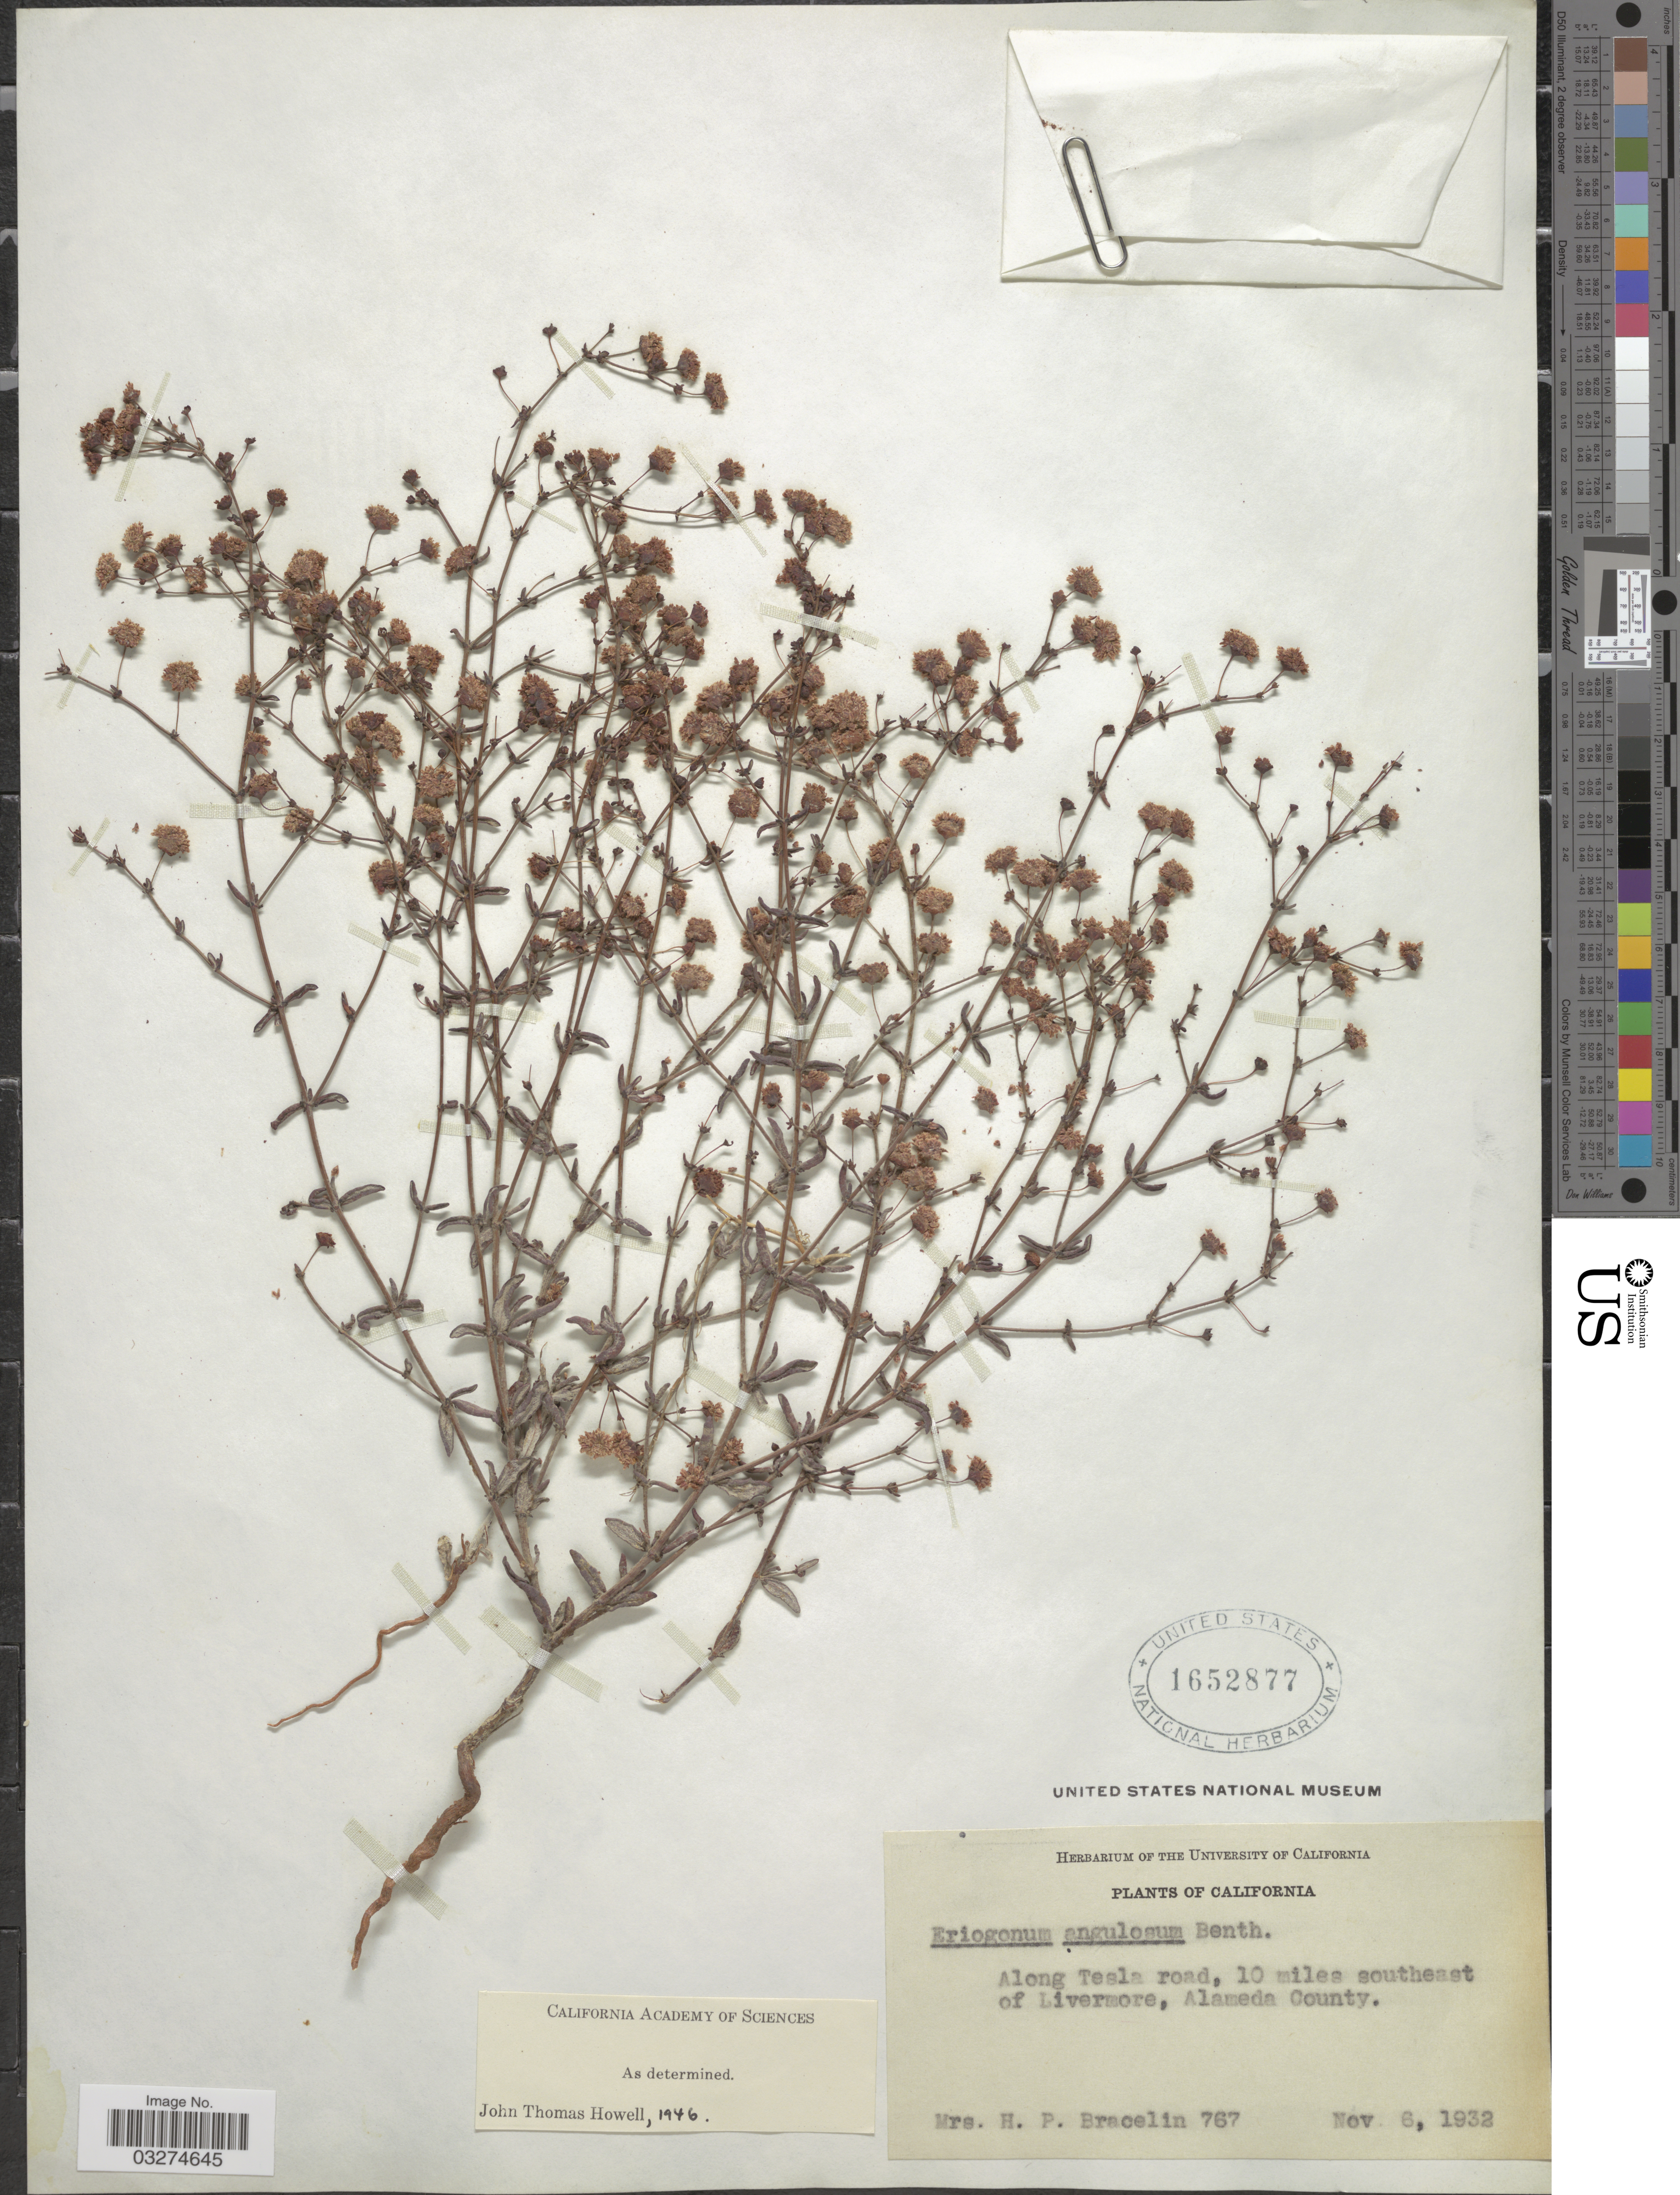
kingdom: Plantae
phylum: Tracheophyta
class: Magnoliopsida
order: Caryophyllales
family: Polygonaceae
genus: Eriogonum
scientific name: Eriogonum angulosum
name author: Benth.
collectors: H. Bracelin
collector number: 767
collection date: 1932-11-06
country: United States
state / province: California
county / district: Alameda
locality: Along Tesla road, 10 miles southeast of Livermore, Alameda County.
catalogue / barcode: US 1652877